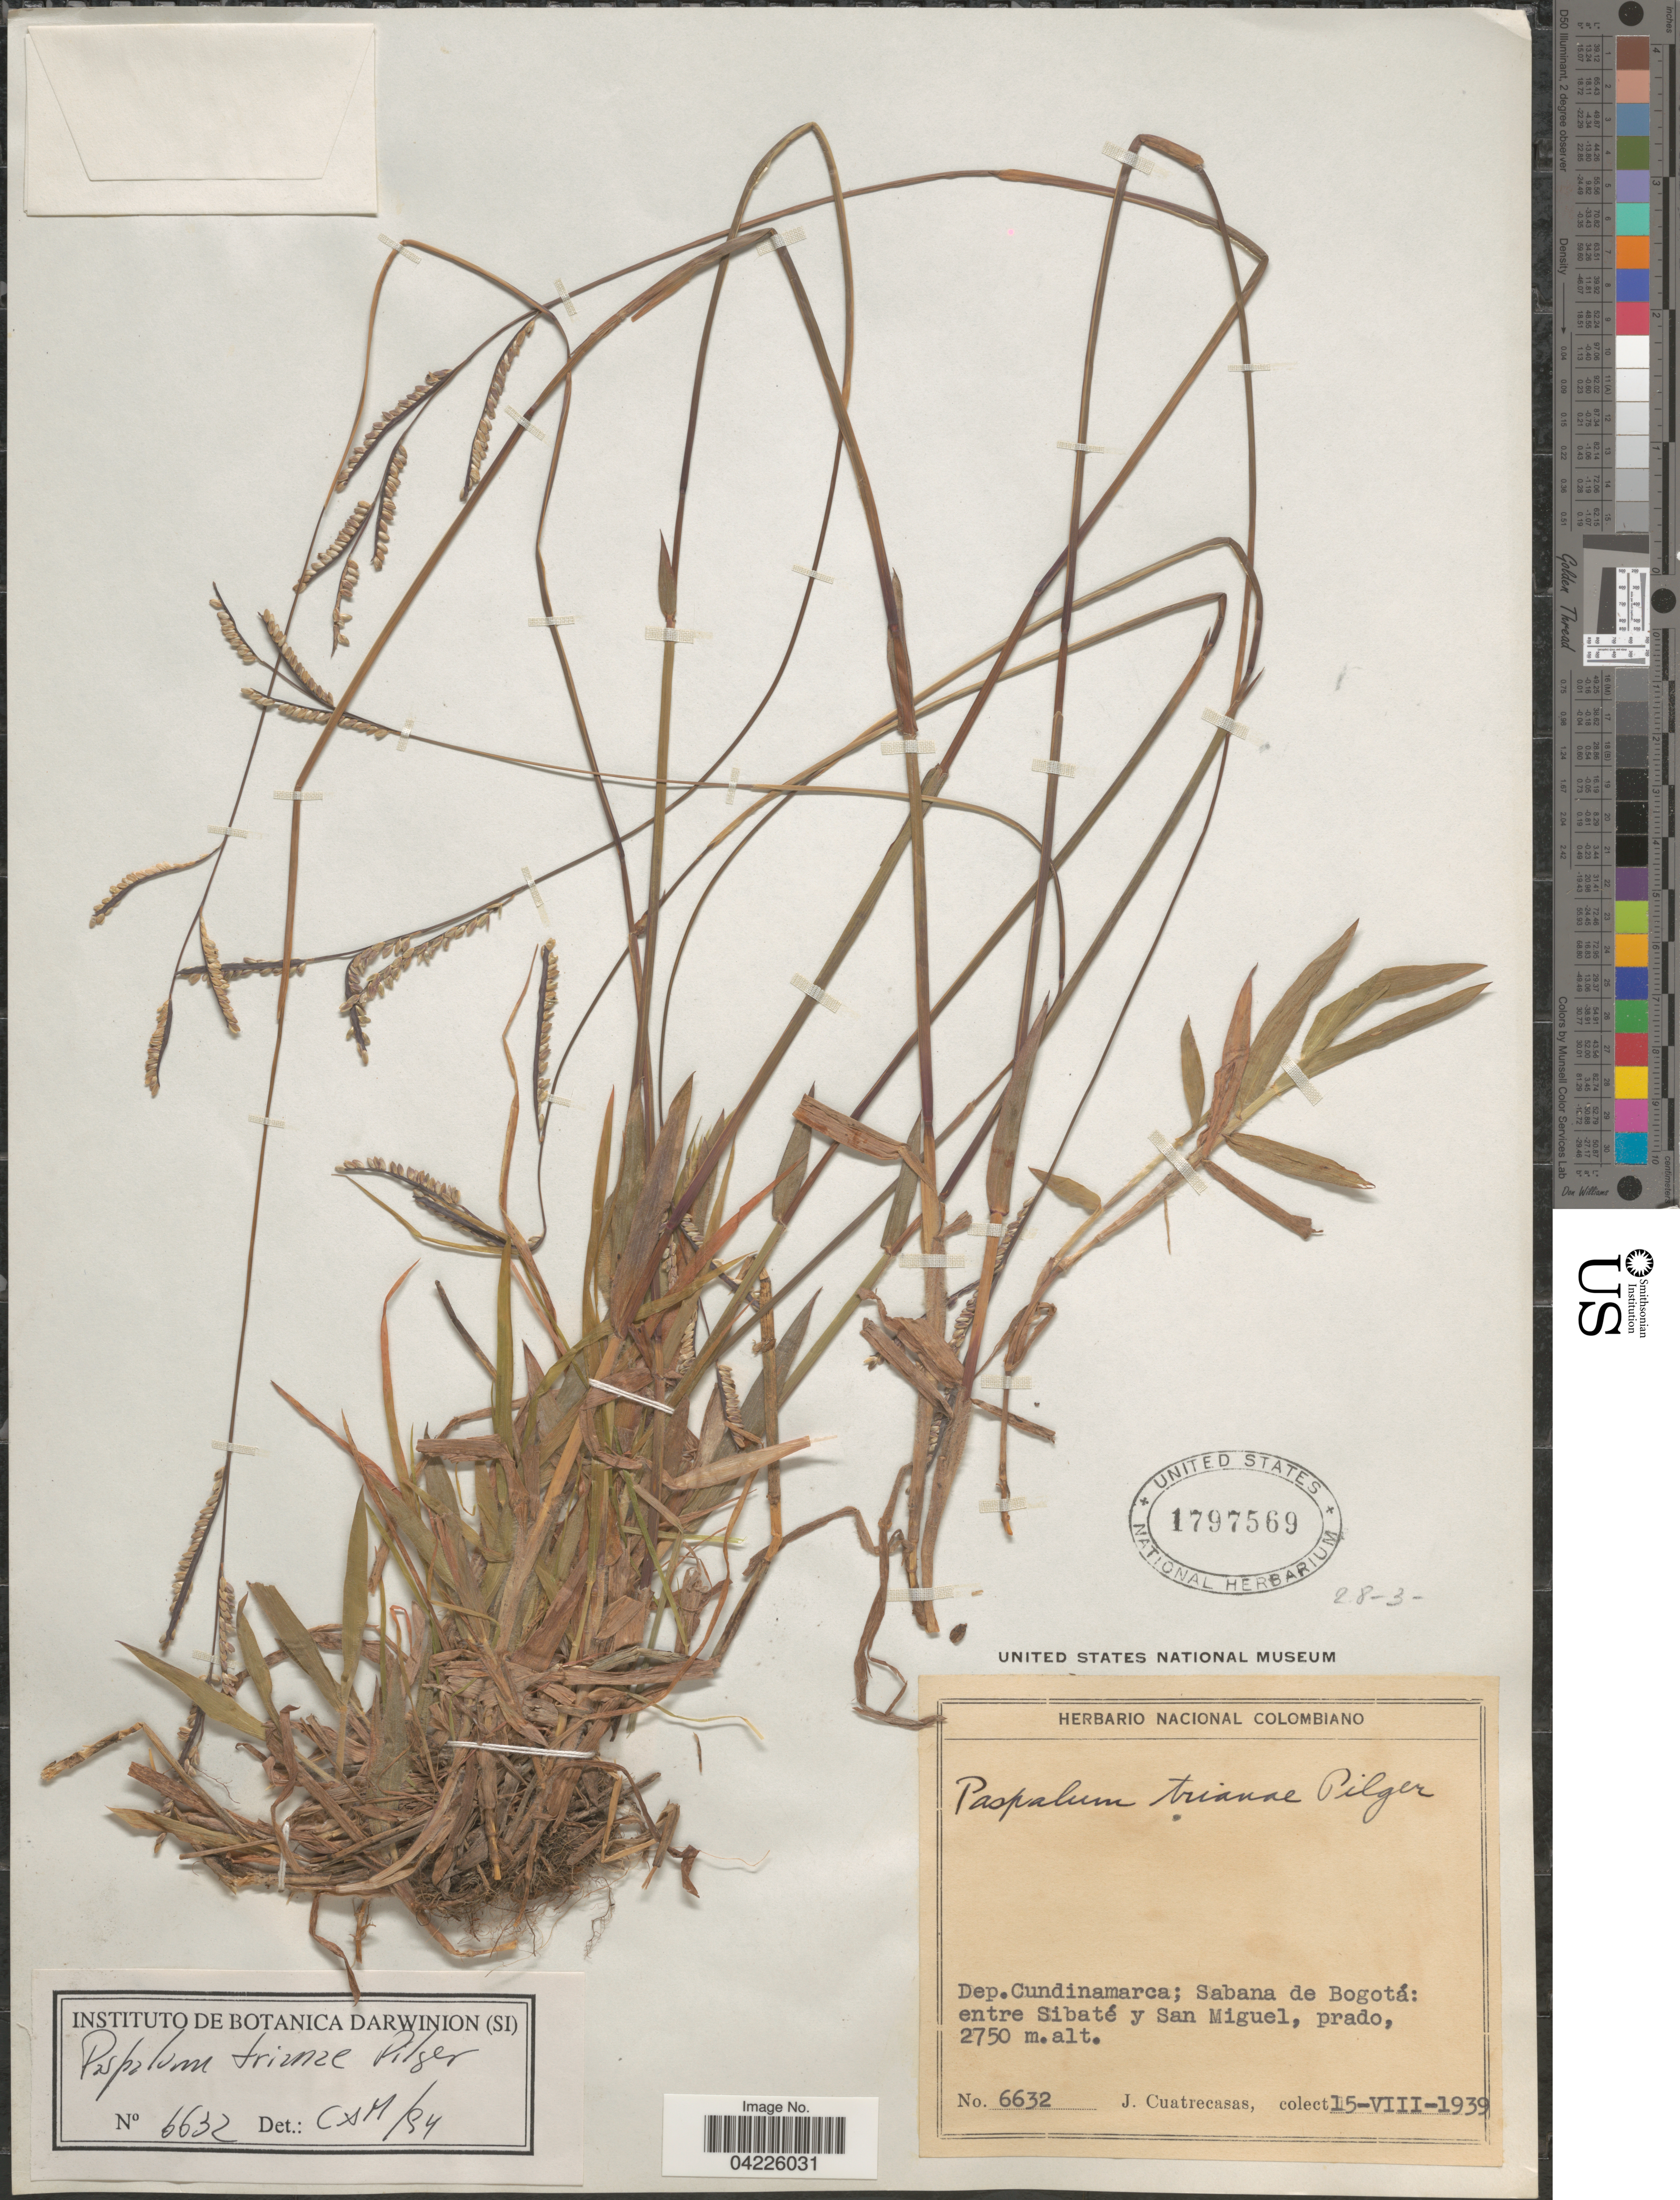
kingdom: Plantae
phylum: Tracheophyta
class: Liliopsida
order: Poales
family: Poaceae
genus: Paspalum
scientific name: Paspalum trianae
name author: Pilg.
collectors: J. Cuatrecasas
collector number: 6632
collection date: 1939-08-15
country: Colombia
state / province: Cundinamarca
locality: Dep. Cundinamarca; Sabana de Bogotá: entre Sibaté y San Miguel.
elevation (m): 2750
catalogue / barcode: US 1797569